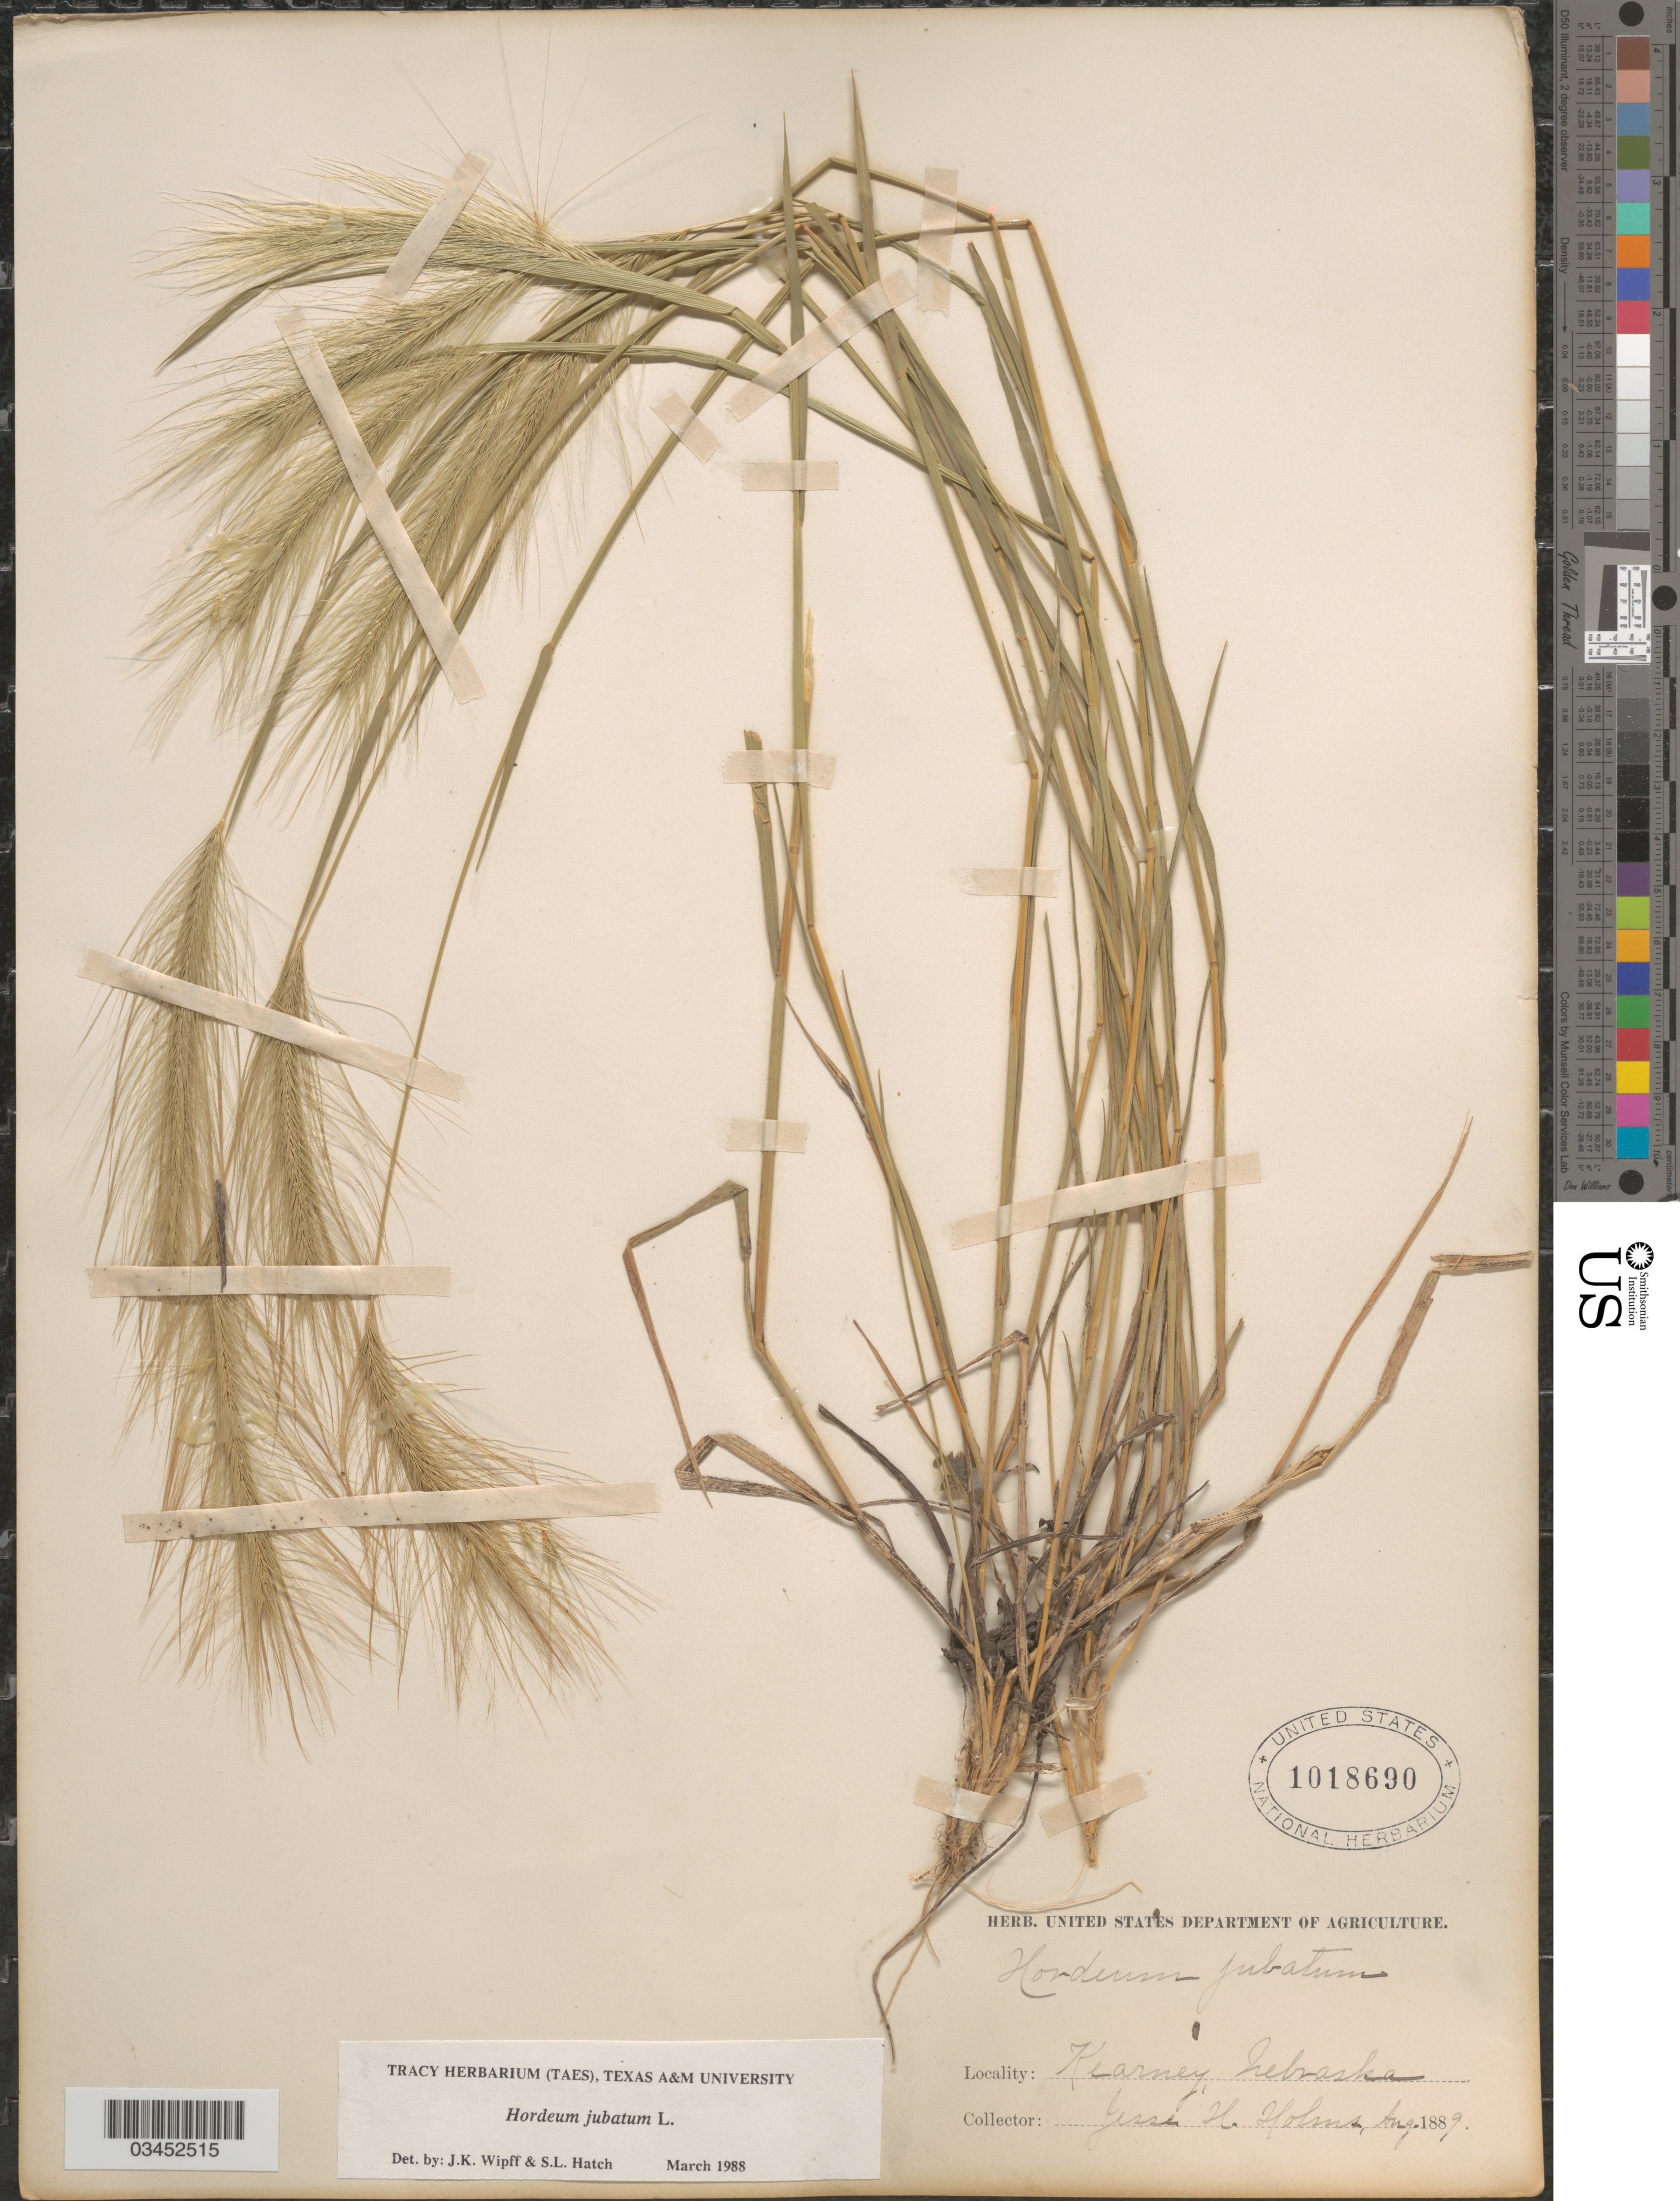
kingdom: Plantae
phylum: Tracheophyta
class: Liliopsida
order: Poales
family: Poaceae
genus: Hordeum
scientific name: Hordeum jubatum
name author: L.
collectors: J. H. Holms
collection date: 1889-08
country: United States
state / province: Nebraska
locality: Kearney.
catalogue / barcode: US 1018690